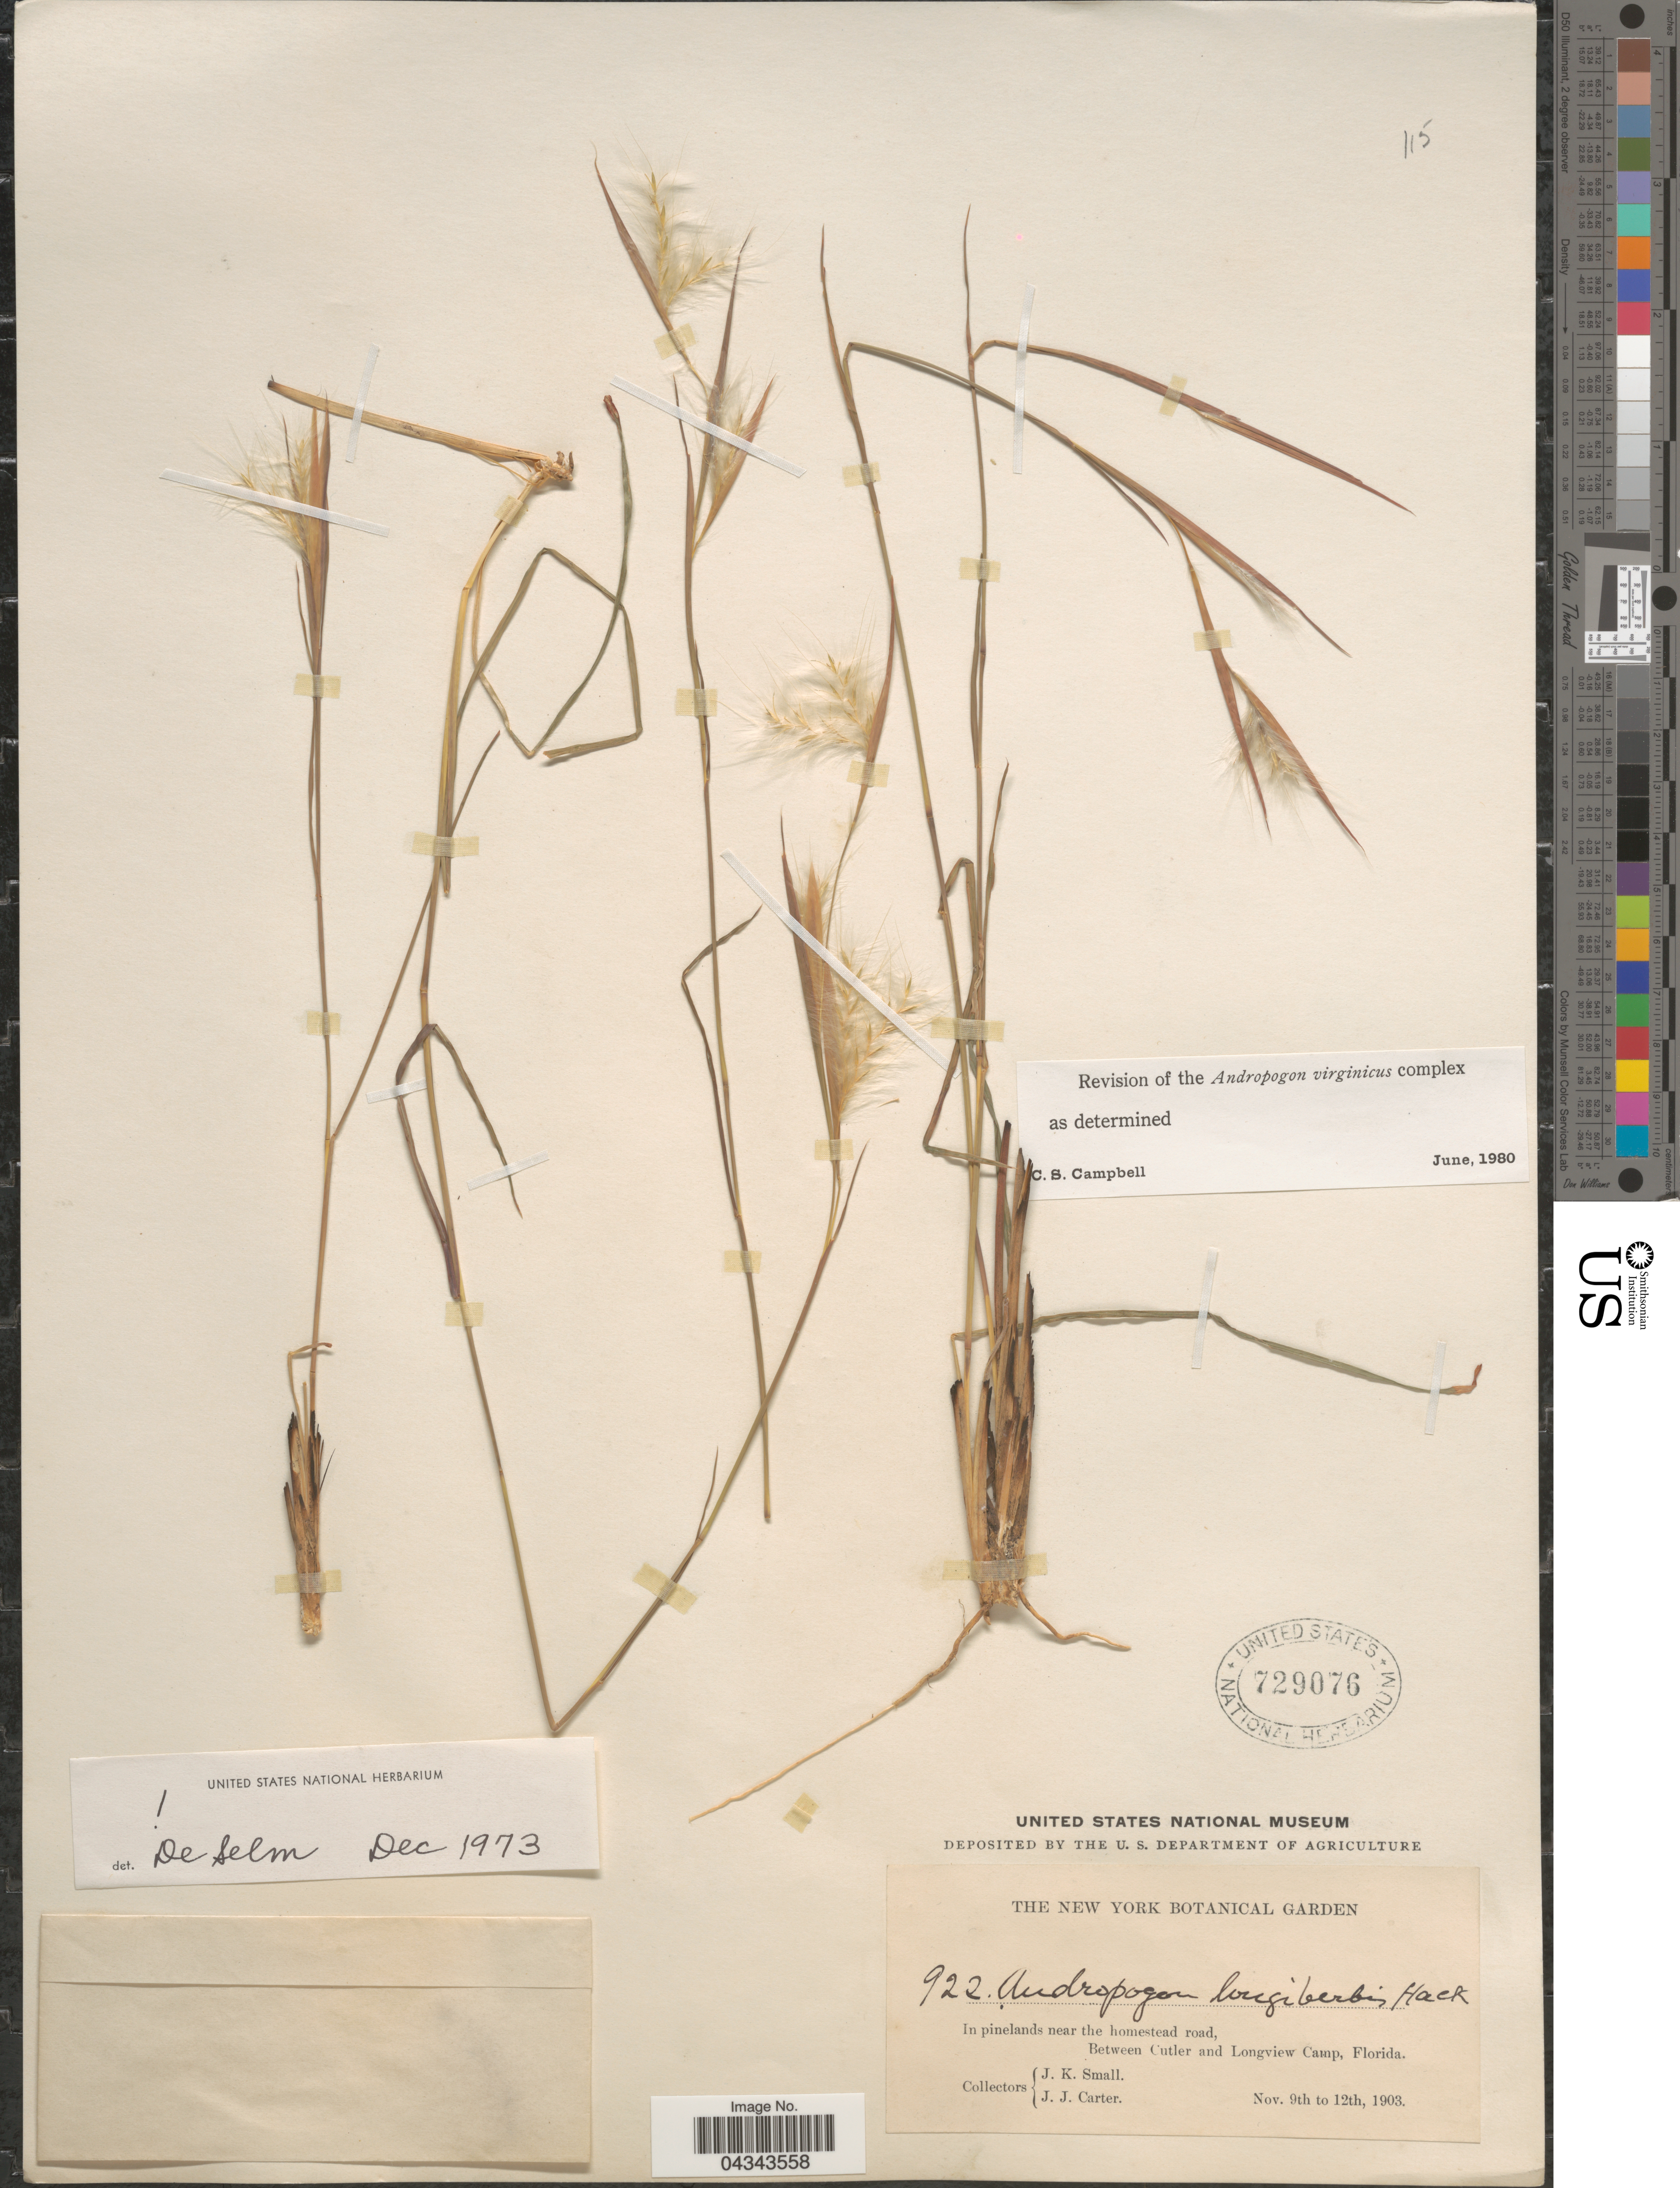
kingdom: Plantae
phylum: Tracheophyta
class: Liliopsida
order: Poales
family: Poaceae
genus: Andropogon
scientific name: Andropogon longiberbis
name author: Hack.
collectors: J. K. Small & J. Carter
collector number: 922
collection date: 1903-11-09/1903-11-12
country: United States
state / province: Florida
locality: In pinelands near the homestead road, Between Cutler and Longview Camp.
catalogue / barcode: US 729076